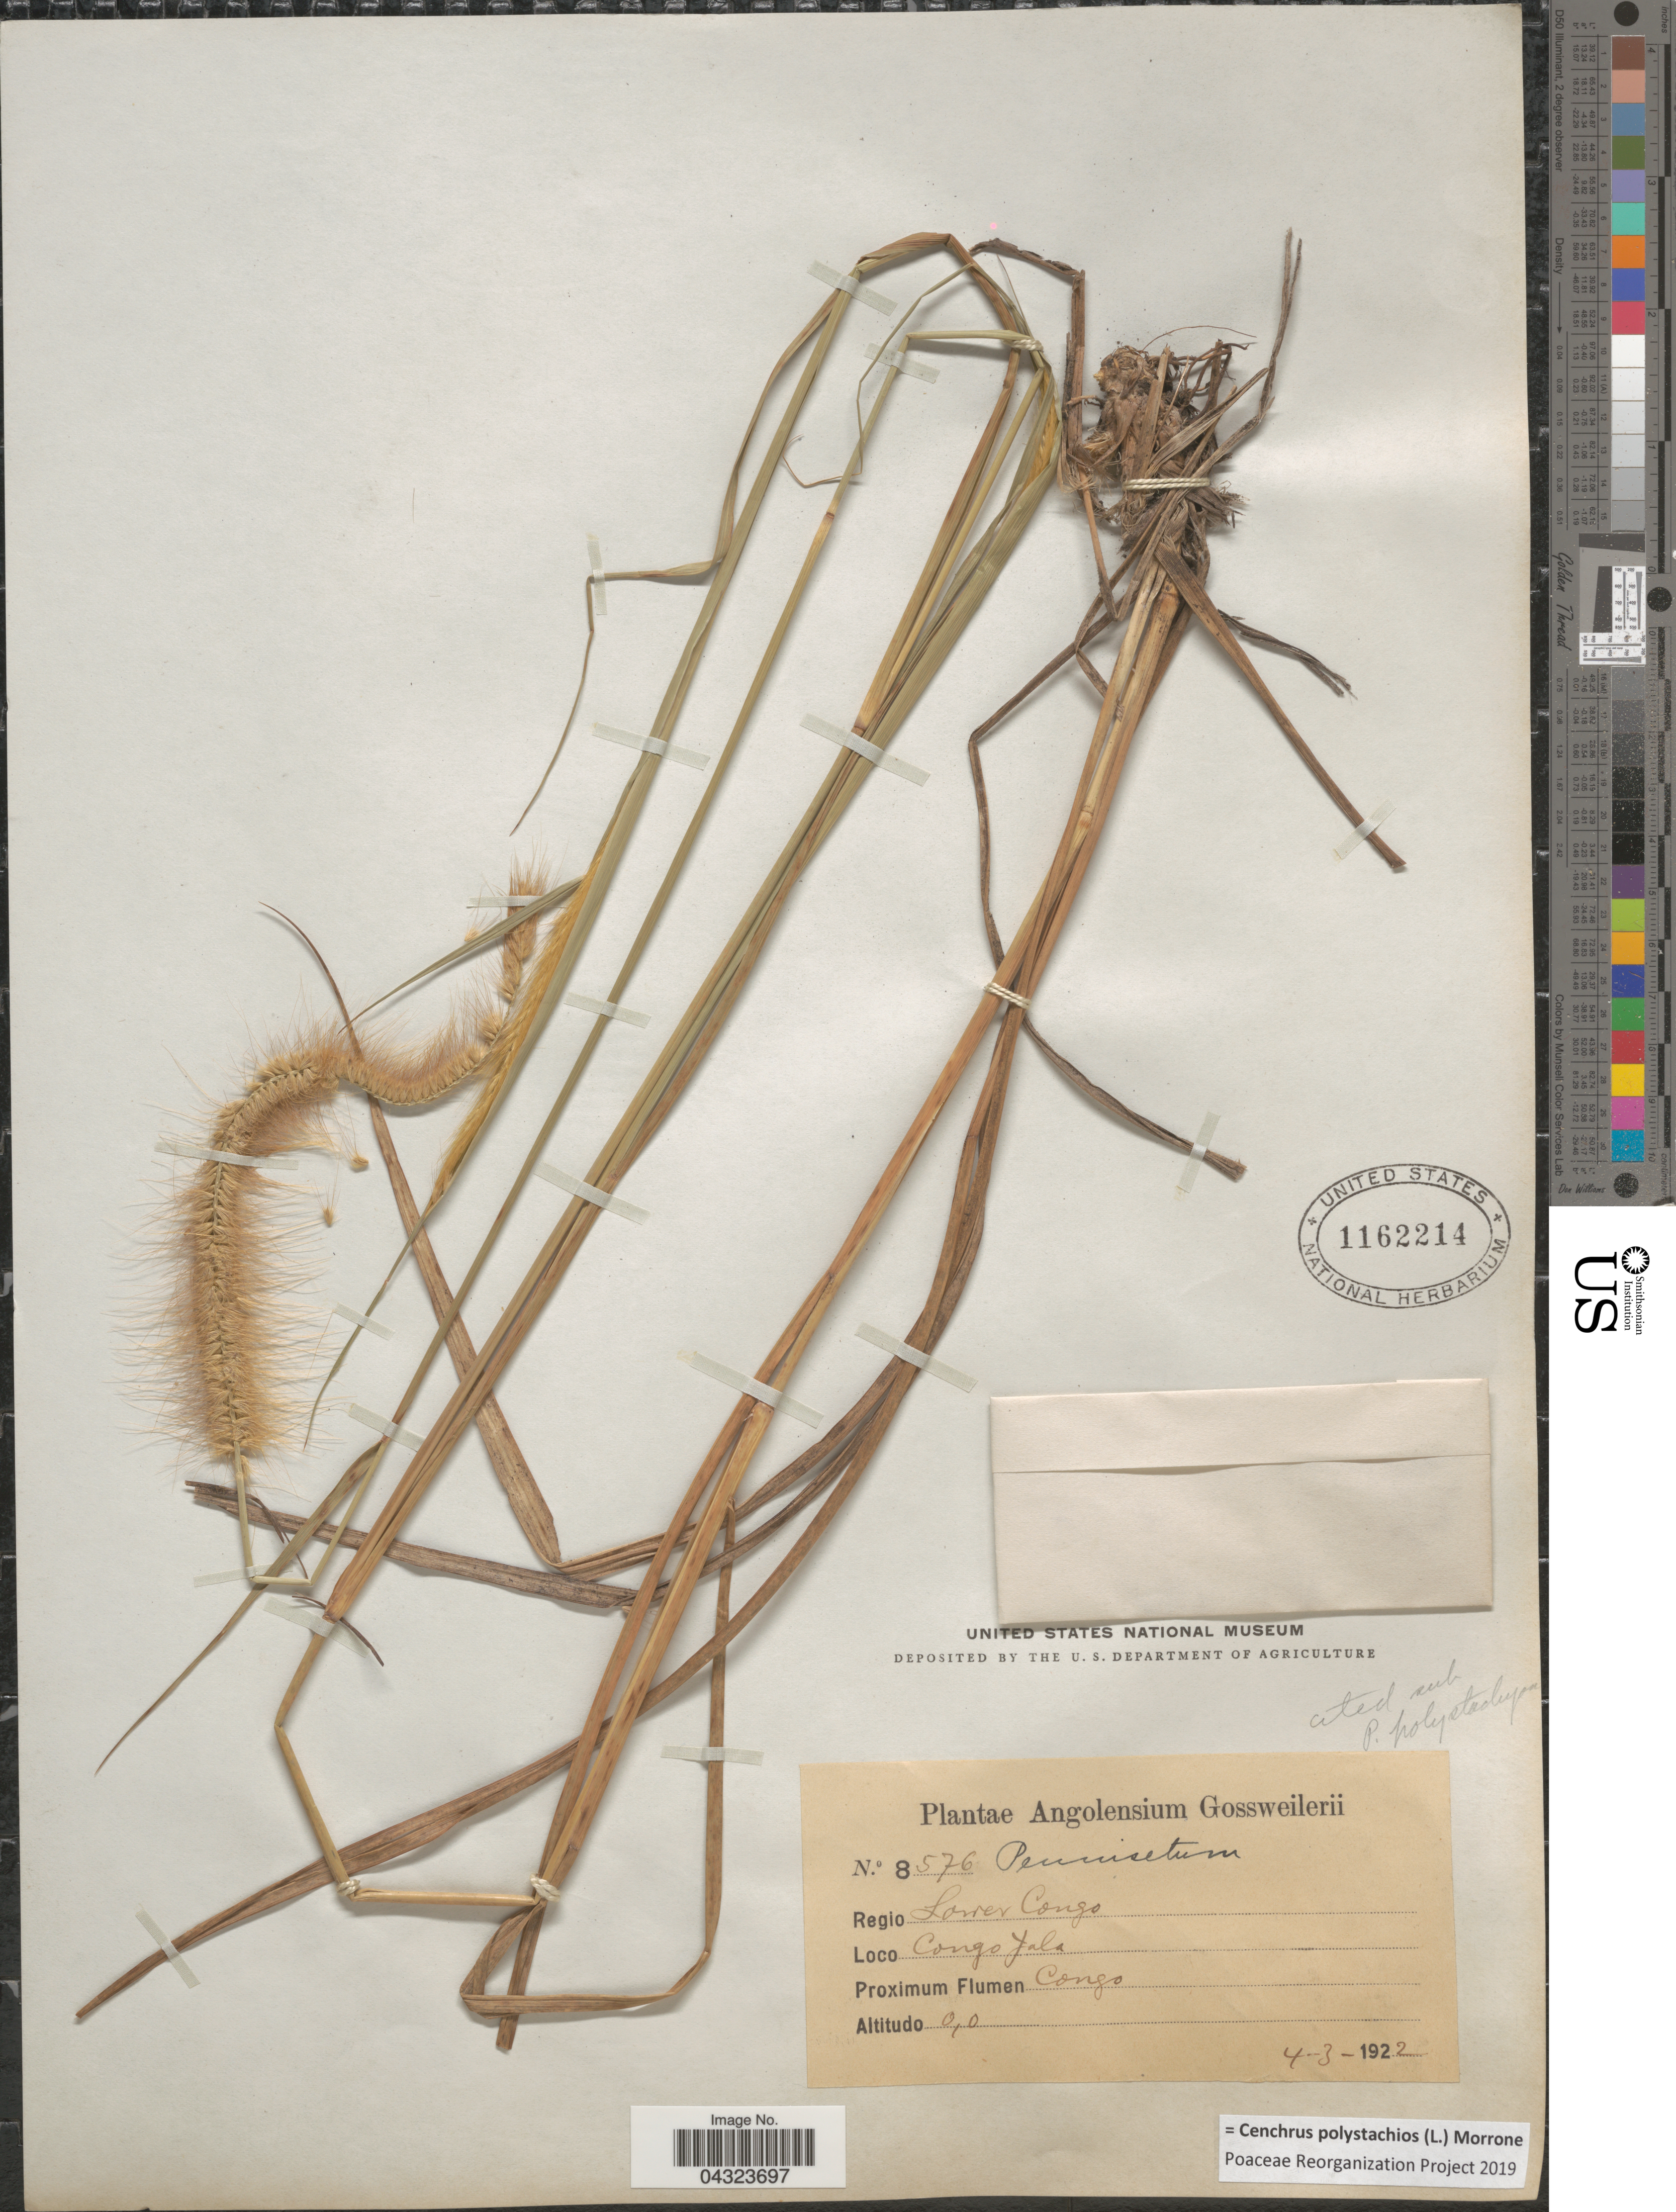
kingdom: Plantae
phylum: Tracheophyta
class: Liliopsida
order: Poales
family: Poaceae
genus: Cenchrus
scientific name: Cenchrus polystachios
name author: (L.) Morrone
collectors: -. Gossweiler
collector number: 8576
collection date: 1922-03-04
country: Angola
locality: Angolensium. Regio Lower Congo. Congo Yala. Proximum Flumen Congo.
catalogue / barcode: US 1162214